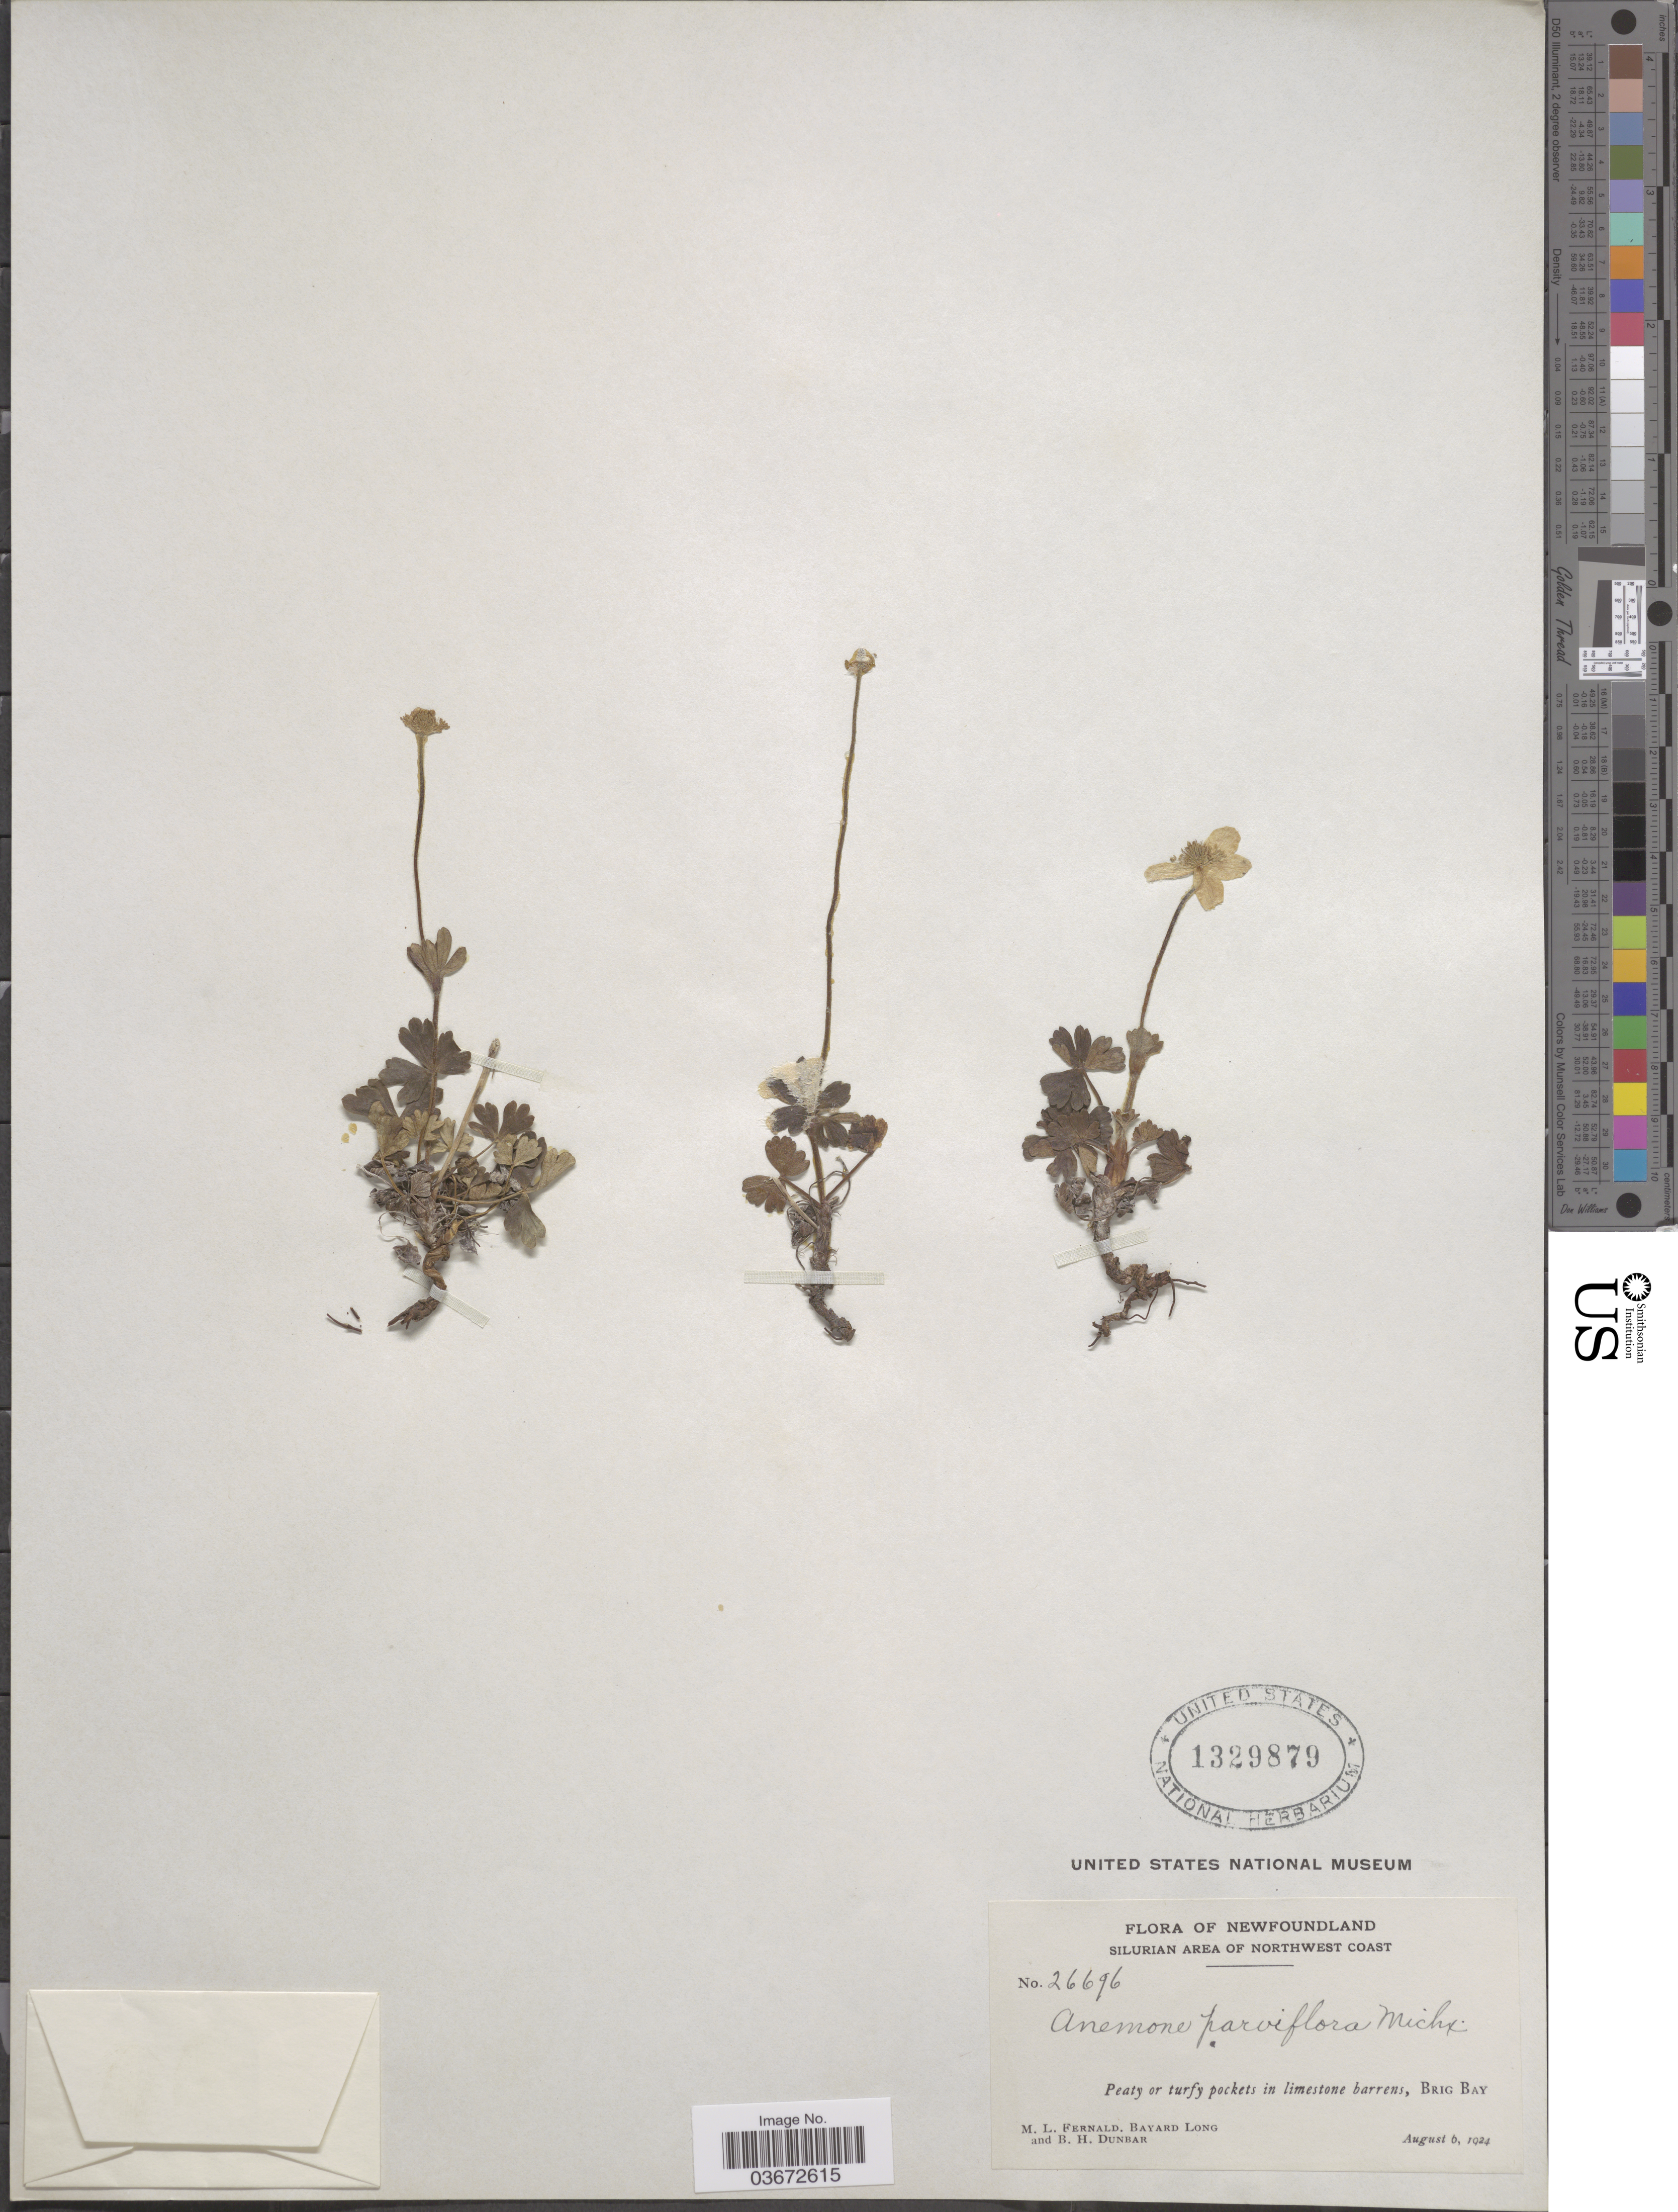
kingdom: Plantae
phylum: Tracheophyta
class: Magnoliopsida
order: Ranunculales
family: Ranunculaceae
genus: Anemone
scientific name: Anemone parviflora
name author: Michx.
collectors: M. L. Fernald, B. Long & B. Dunbar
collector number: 26696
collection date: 1924-08-06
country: Canada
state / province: Newfoundland and Labrador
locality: Silurian Area of Northwest Coast. Brig Bay.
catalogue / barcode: US 1329879